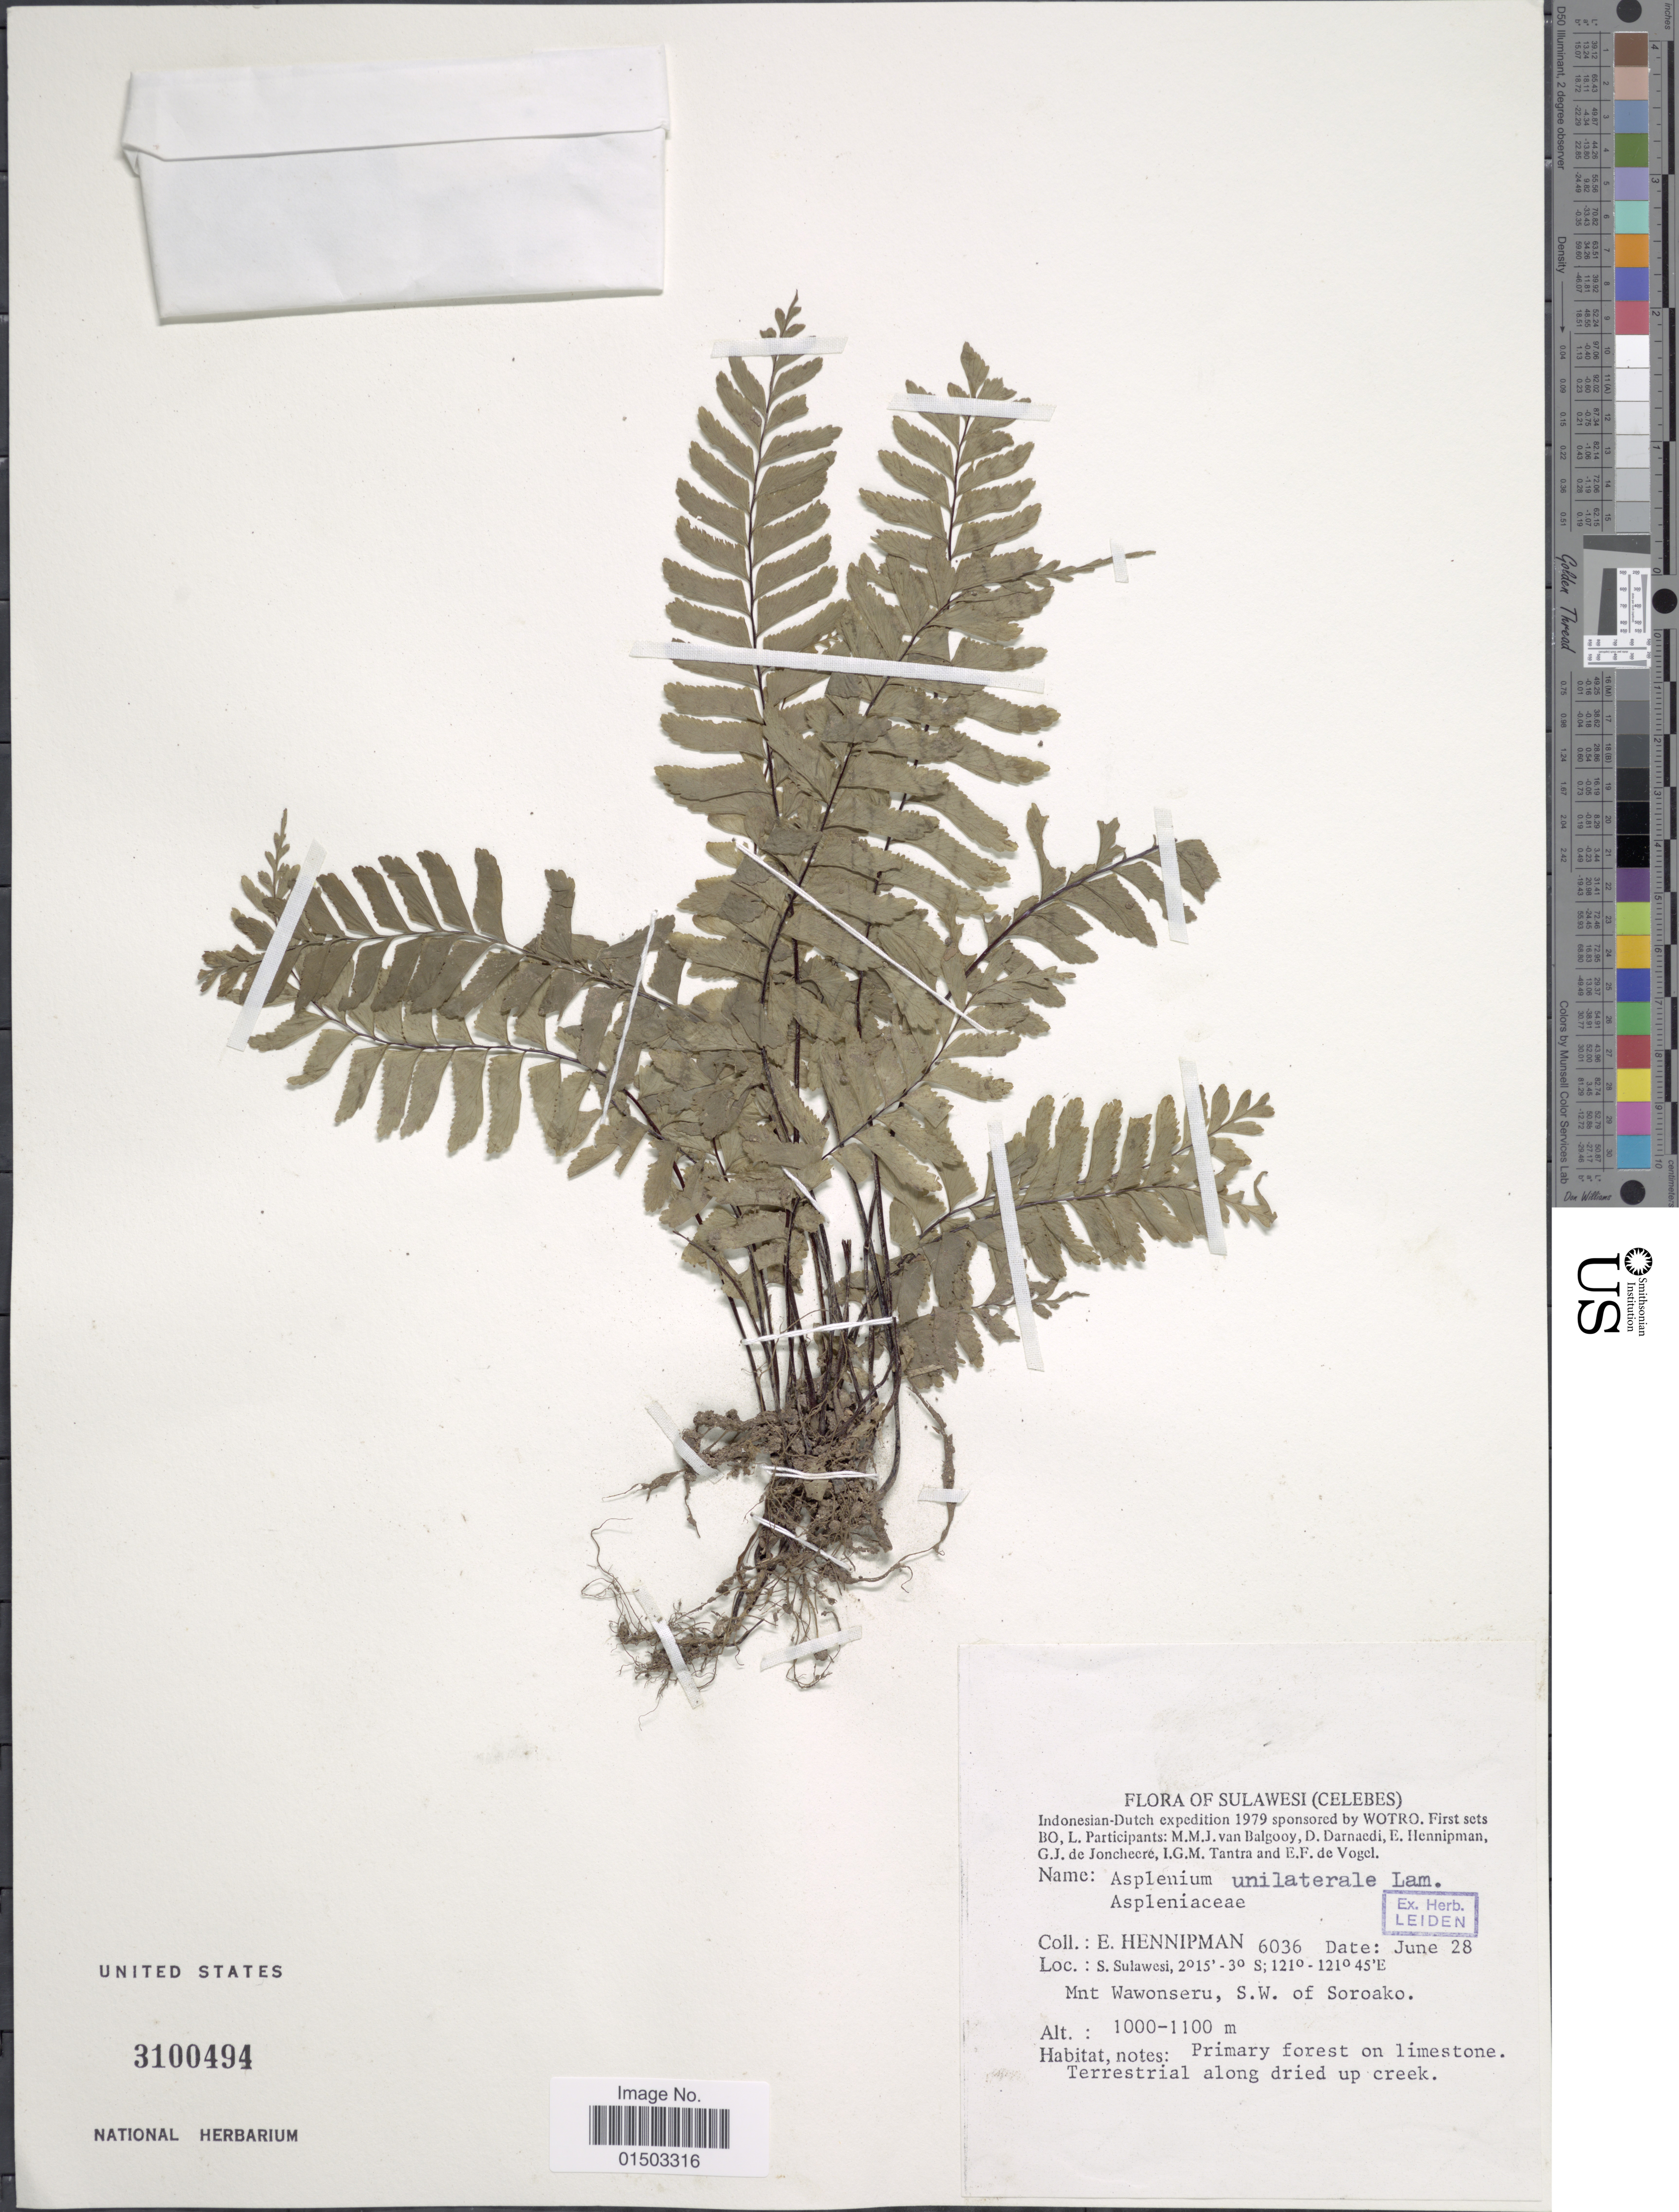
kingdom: Plantae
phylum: Tracheophyta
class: Polypodiopsida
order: Polypodiales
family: Aspleniaceae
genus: Hymenasplenium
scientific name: Hymenasplenium unilaterale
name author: (Lam.) Hayata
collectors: E. Hennipman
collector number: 6036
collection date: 1979-06-28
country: Indonesia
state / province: Sulawesi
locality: S.Sulawesi. Mnt. Wawonseru, S.W. Soroako.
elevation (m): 1000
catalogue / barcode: US 3100494